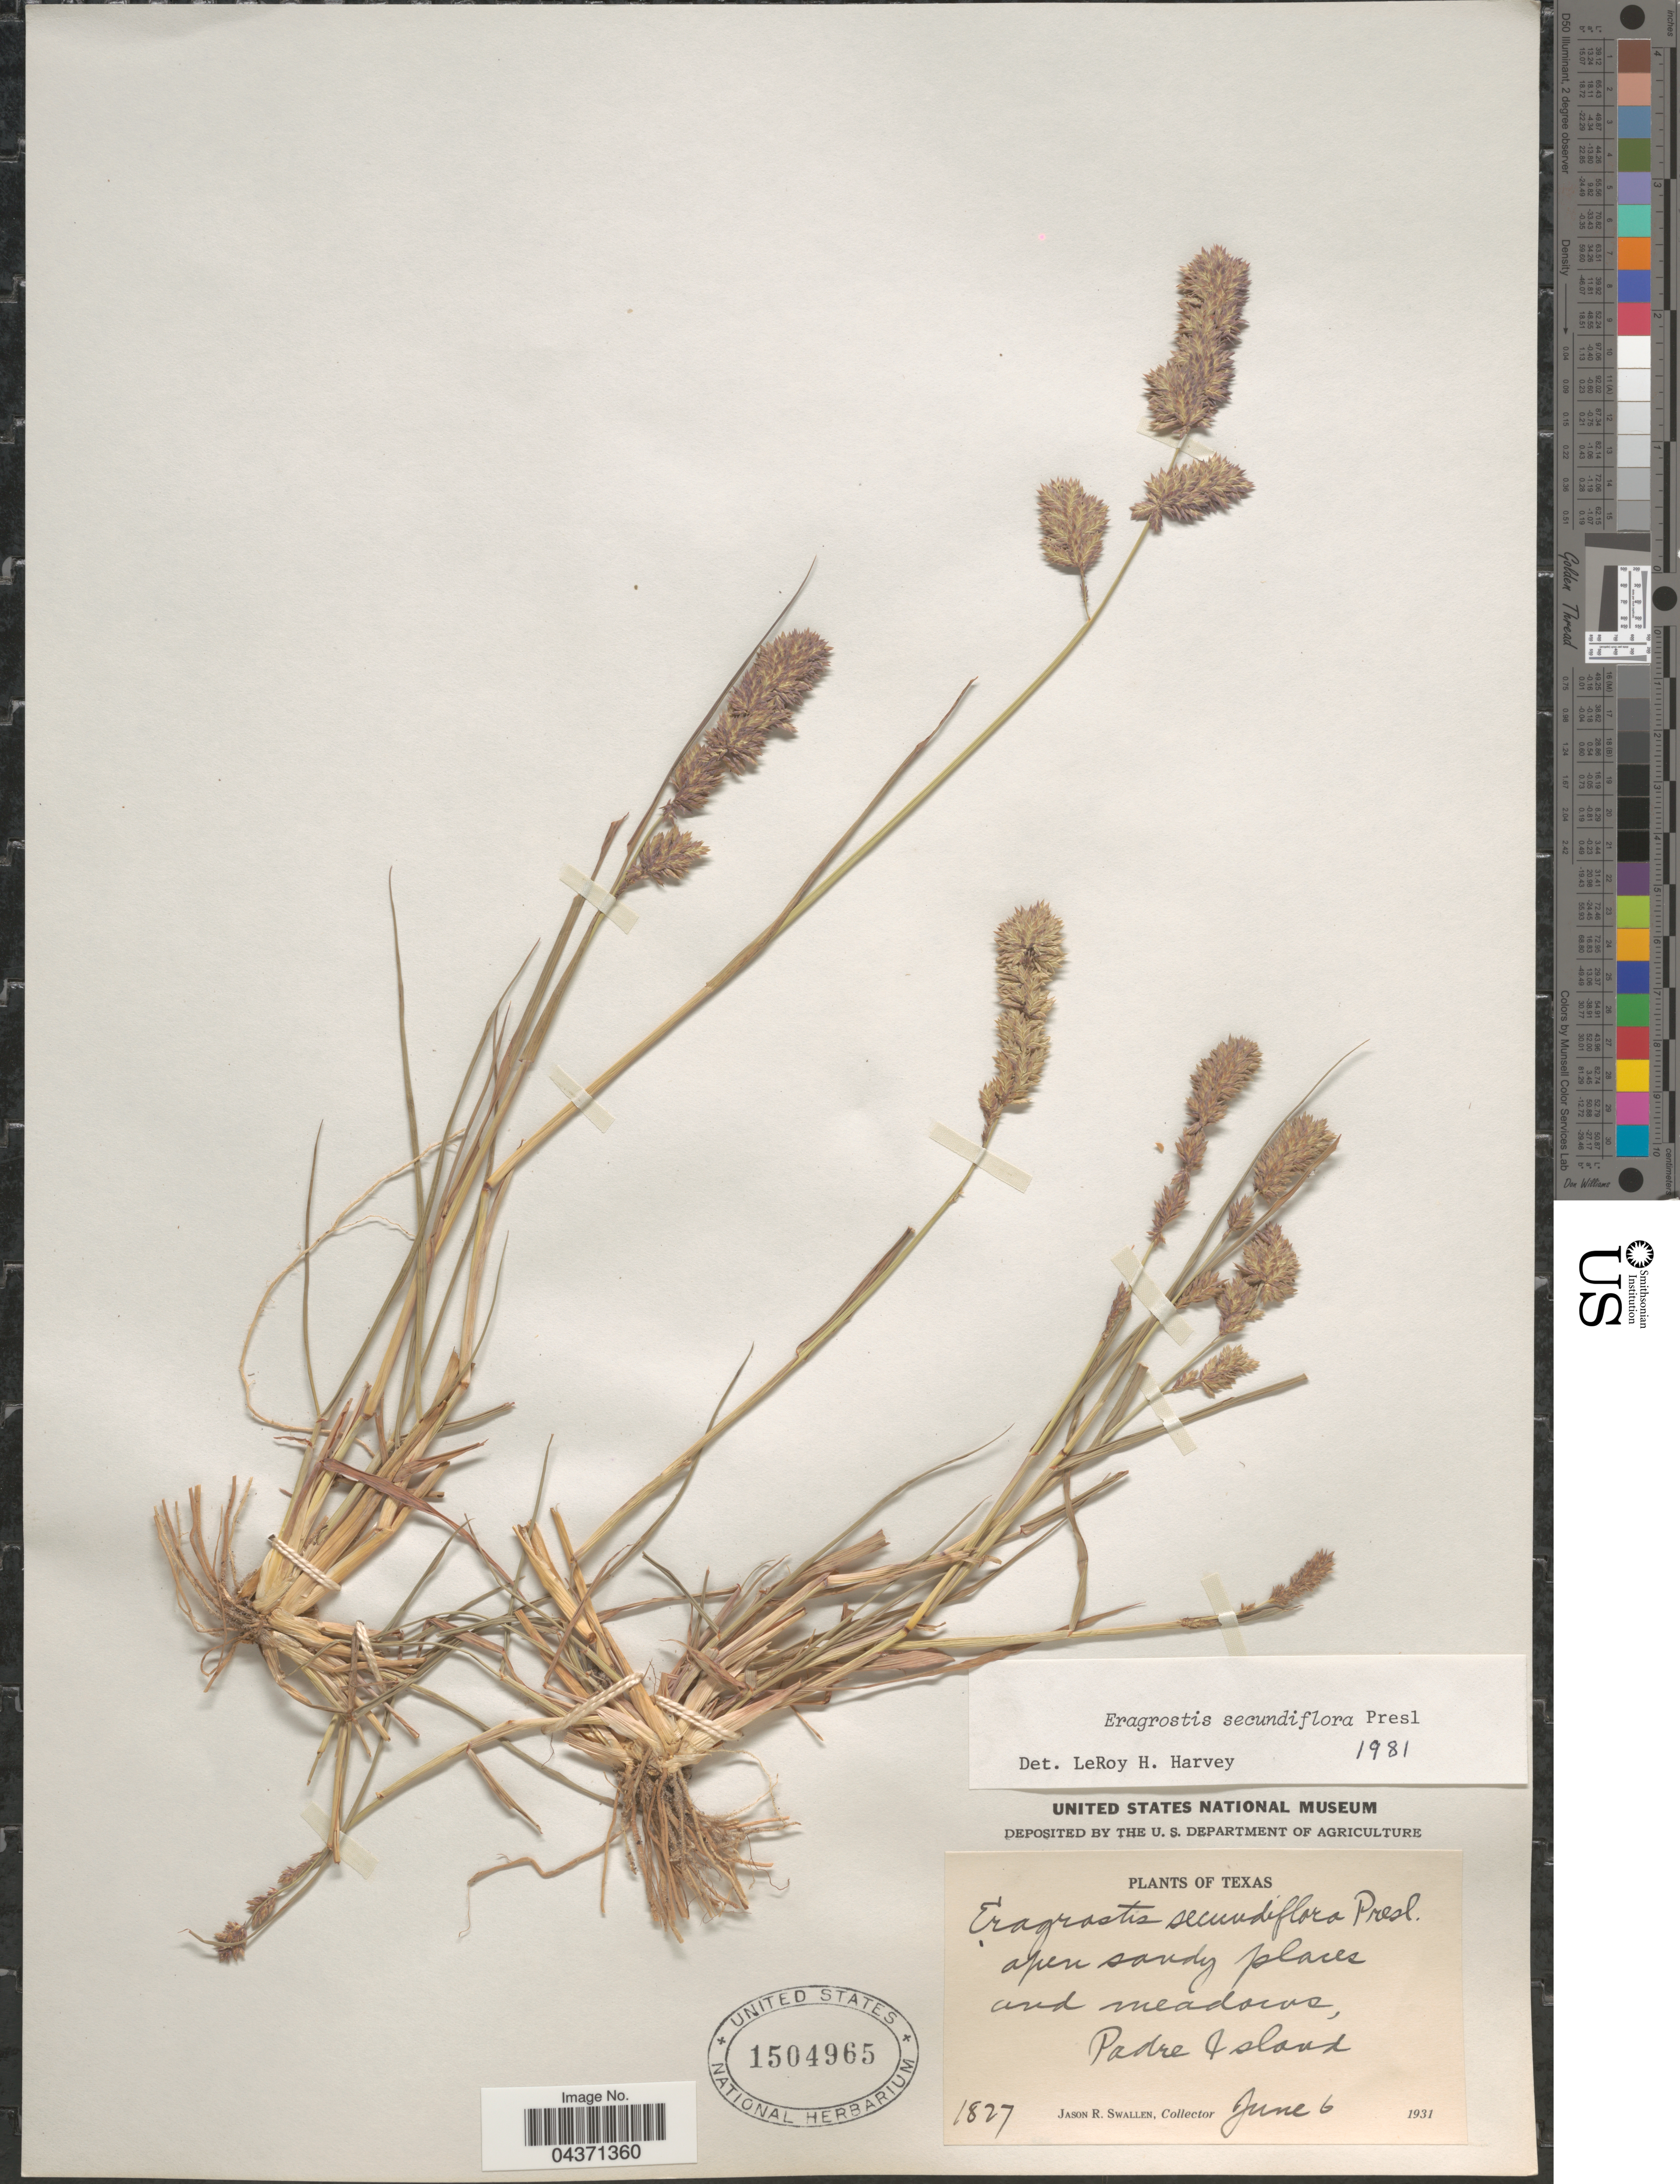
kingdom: Plantae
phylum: Tracheophyta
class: Liliopsida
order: Poales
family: Poaceae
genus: Eragrostis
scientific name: Eragrostis secundiflora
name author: J. Presl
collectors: J. R. Swallen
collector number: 1827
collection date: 1931-06-06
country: United States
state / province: Texas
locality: Open sandy places and meadows, Padre Island.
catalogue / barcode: US 1504965